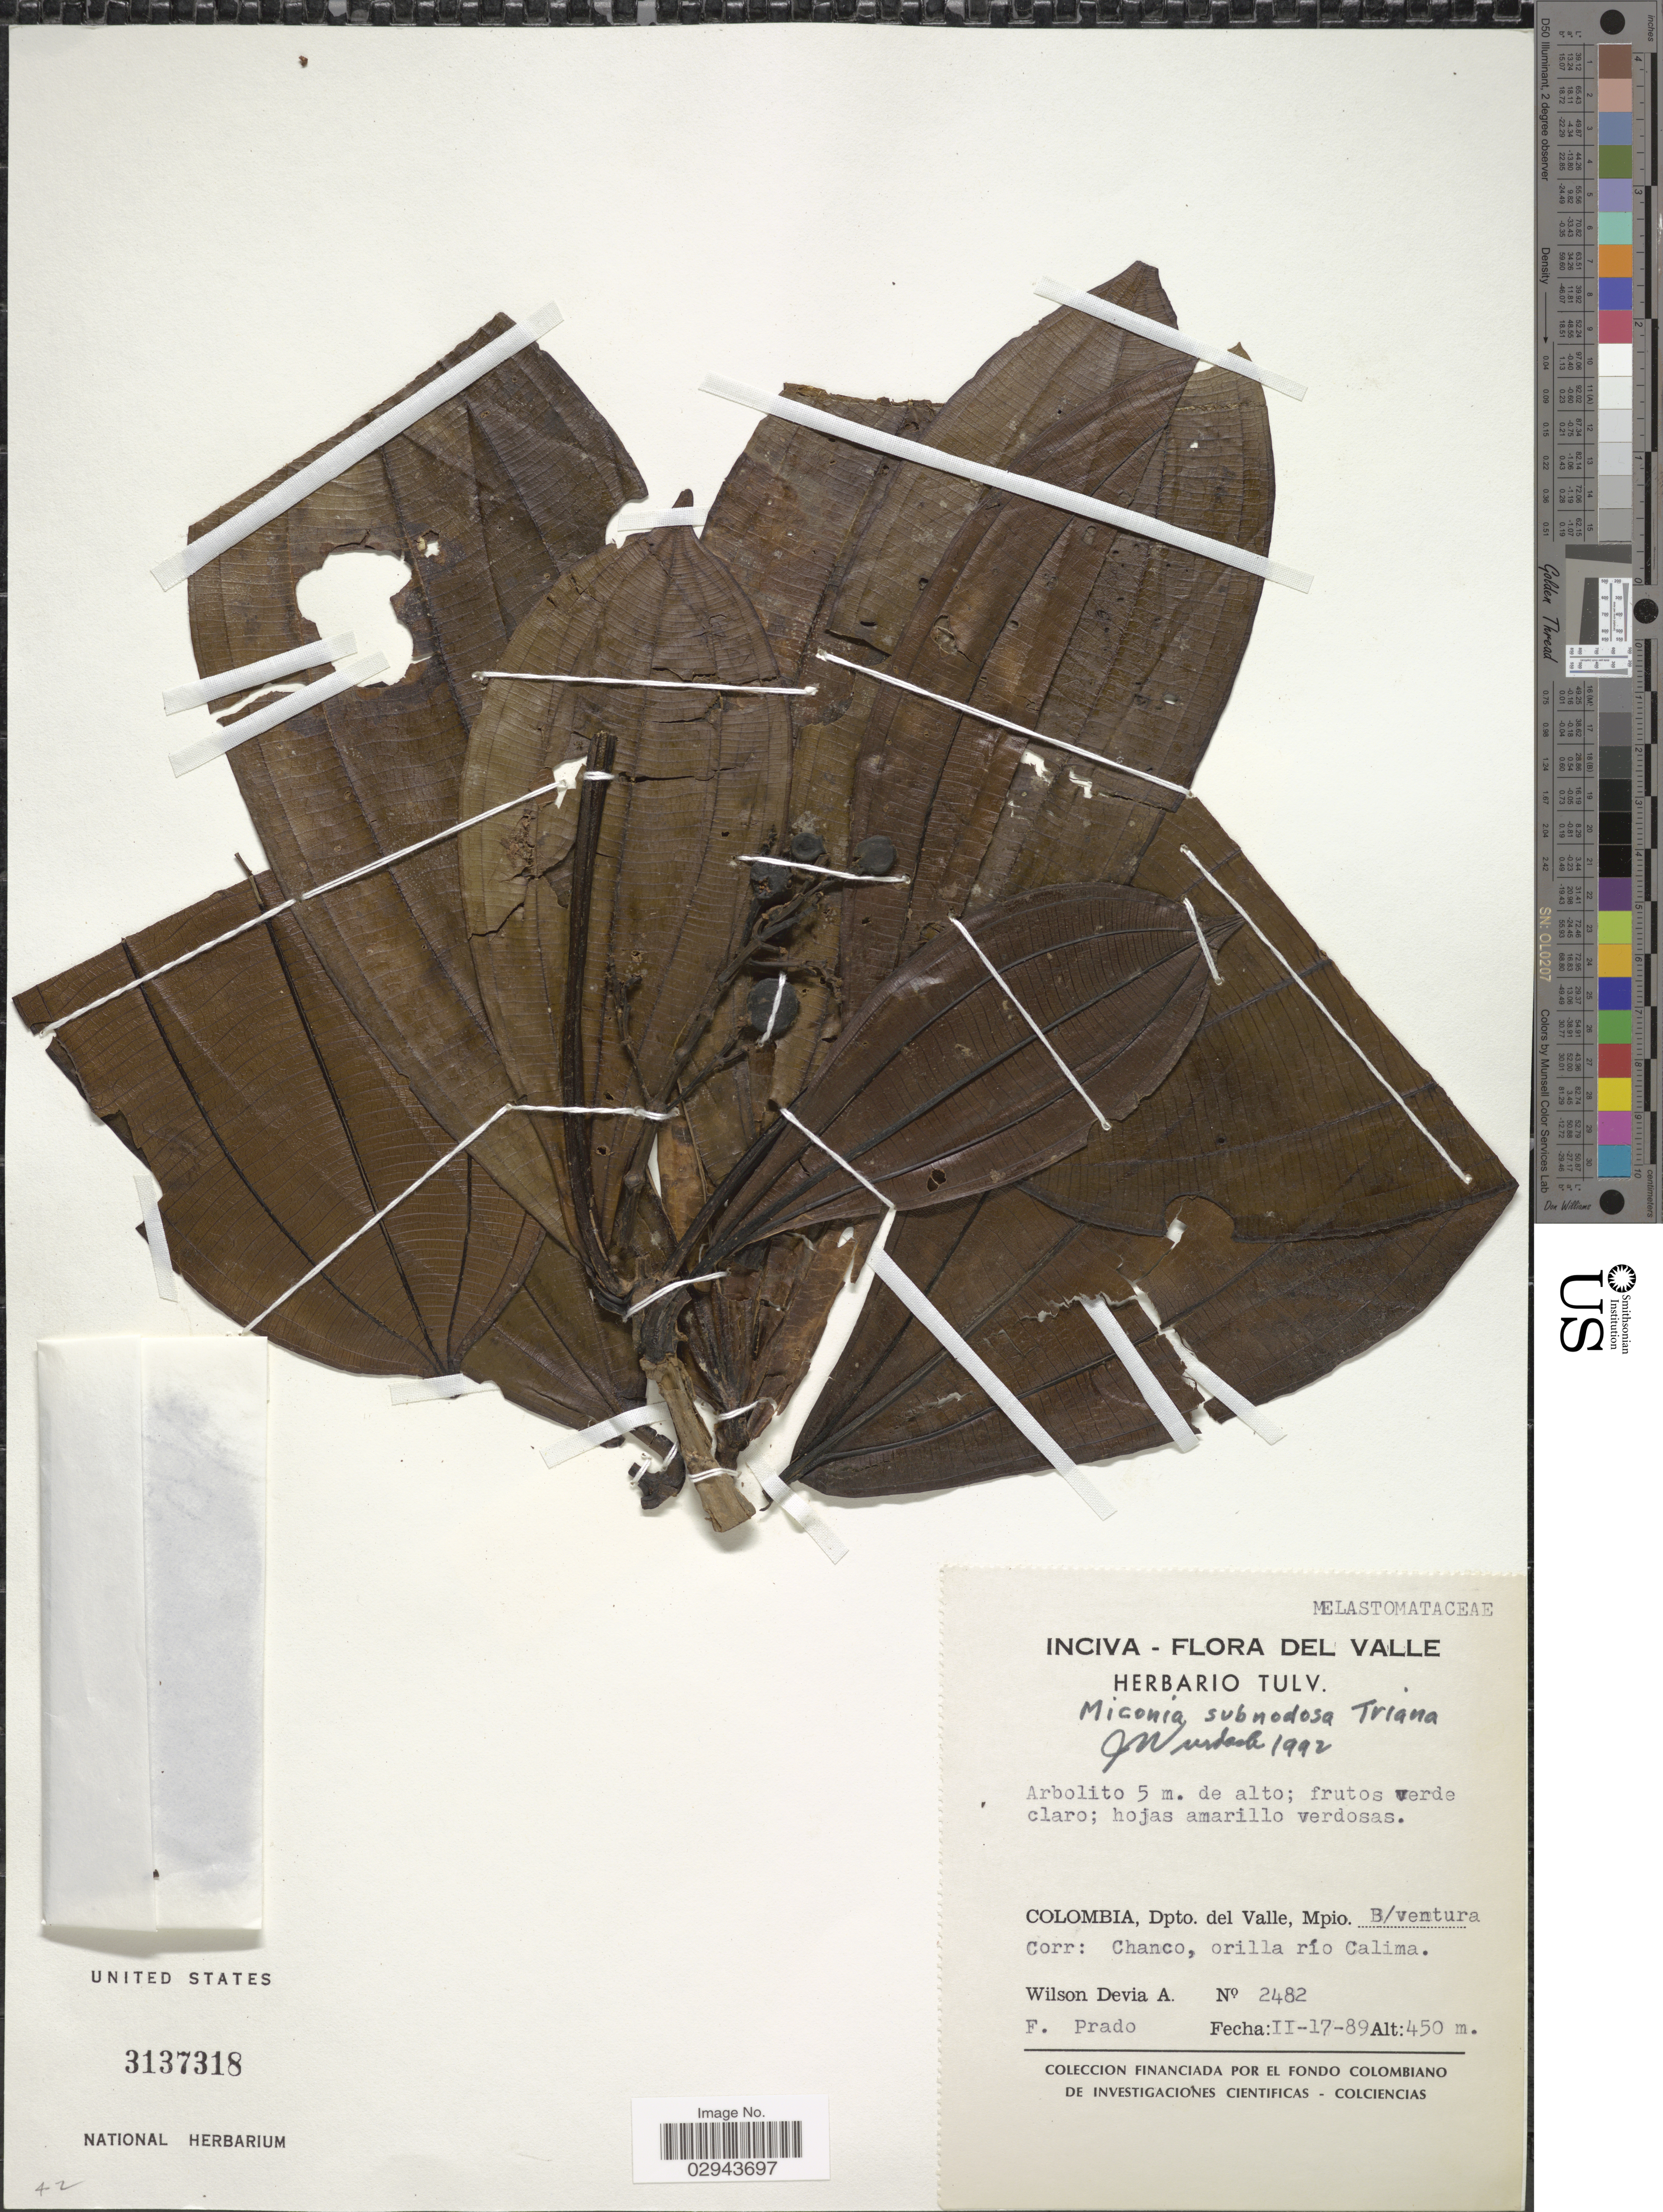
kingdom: Plantae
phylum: Tracheophyta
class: Magnoliopsida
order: Myrtales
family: Melastomataceae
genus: Miconia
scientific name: Miconia subnodosa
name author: Triana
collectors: W. Devia A. & F. Prado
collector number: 2482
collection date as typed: Transcribed d/m/y: 17/2/89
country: Colombia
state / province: Valle del Cauca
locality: Dpto. del Valle, Mpio. B/ventura. Corr: Chanco, orilla río Calima.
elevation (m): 450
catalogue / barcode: US 3137318